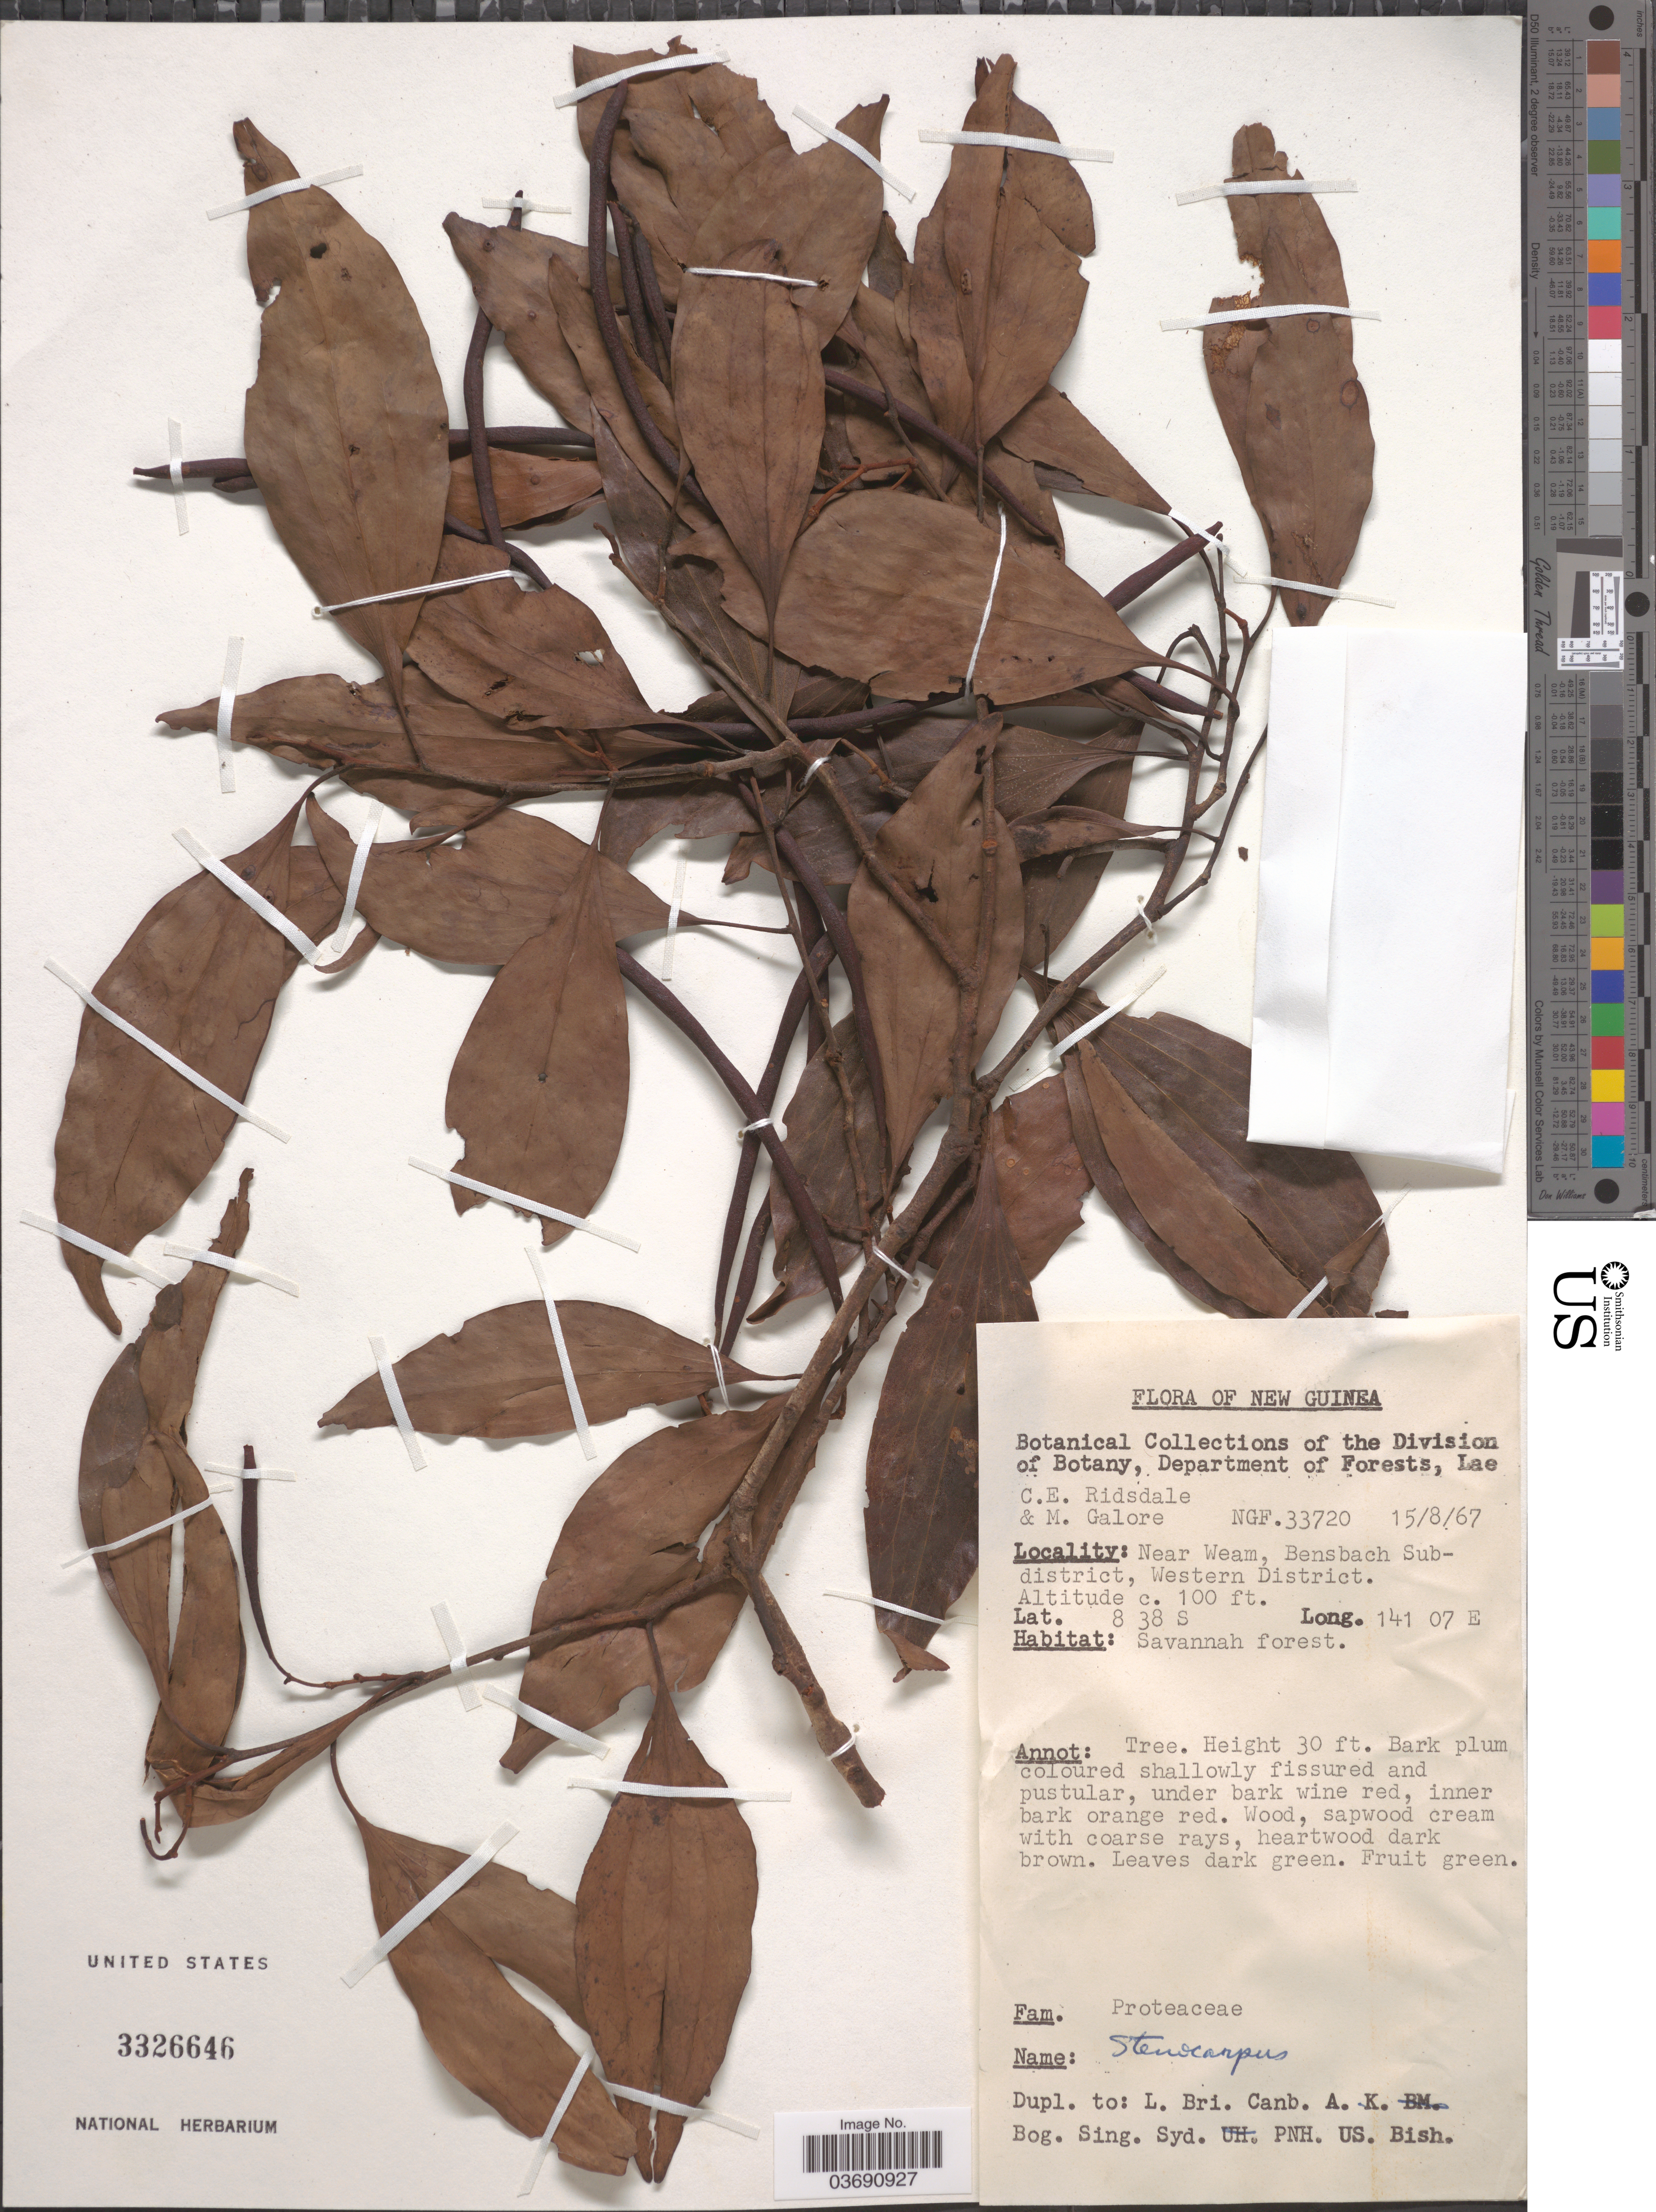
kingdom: Plantae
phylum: Tracheophyta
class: Magnoliopsida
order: Proteales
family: Proteaceae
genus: Stenocarpus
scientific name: Stenocarpus sp.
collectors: C. E. Ridsdale & M. Galore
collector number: NGF33720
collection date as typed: Transcribed d/m/y: 15/8/67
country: Papua New Guinea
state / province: Manus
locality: New Guinea. Near Weam, Bensbach Subdistrict, Western District.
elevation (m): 30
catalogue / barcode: US 3326646